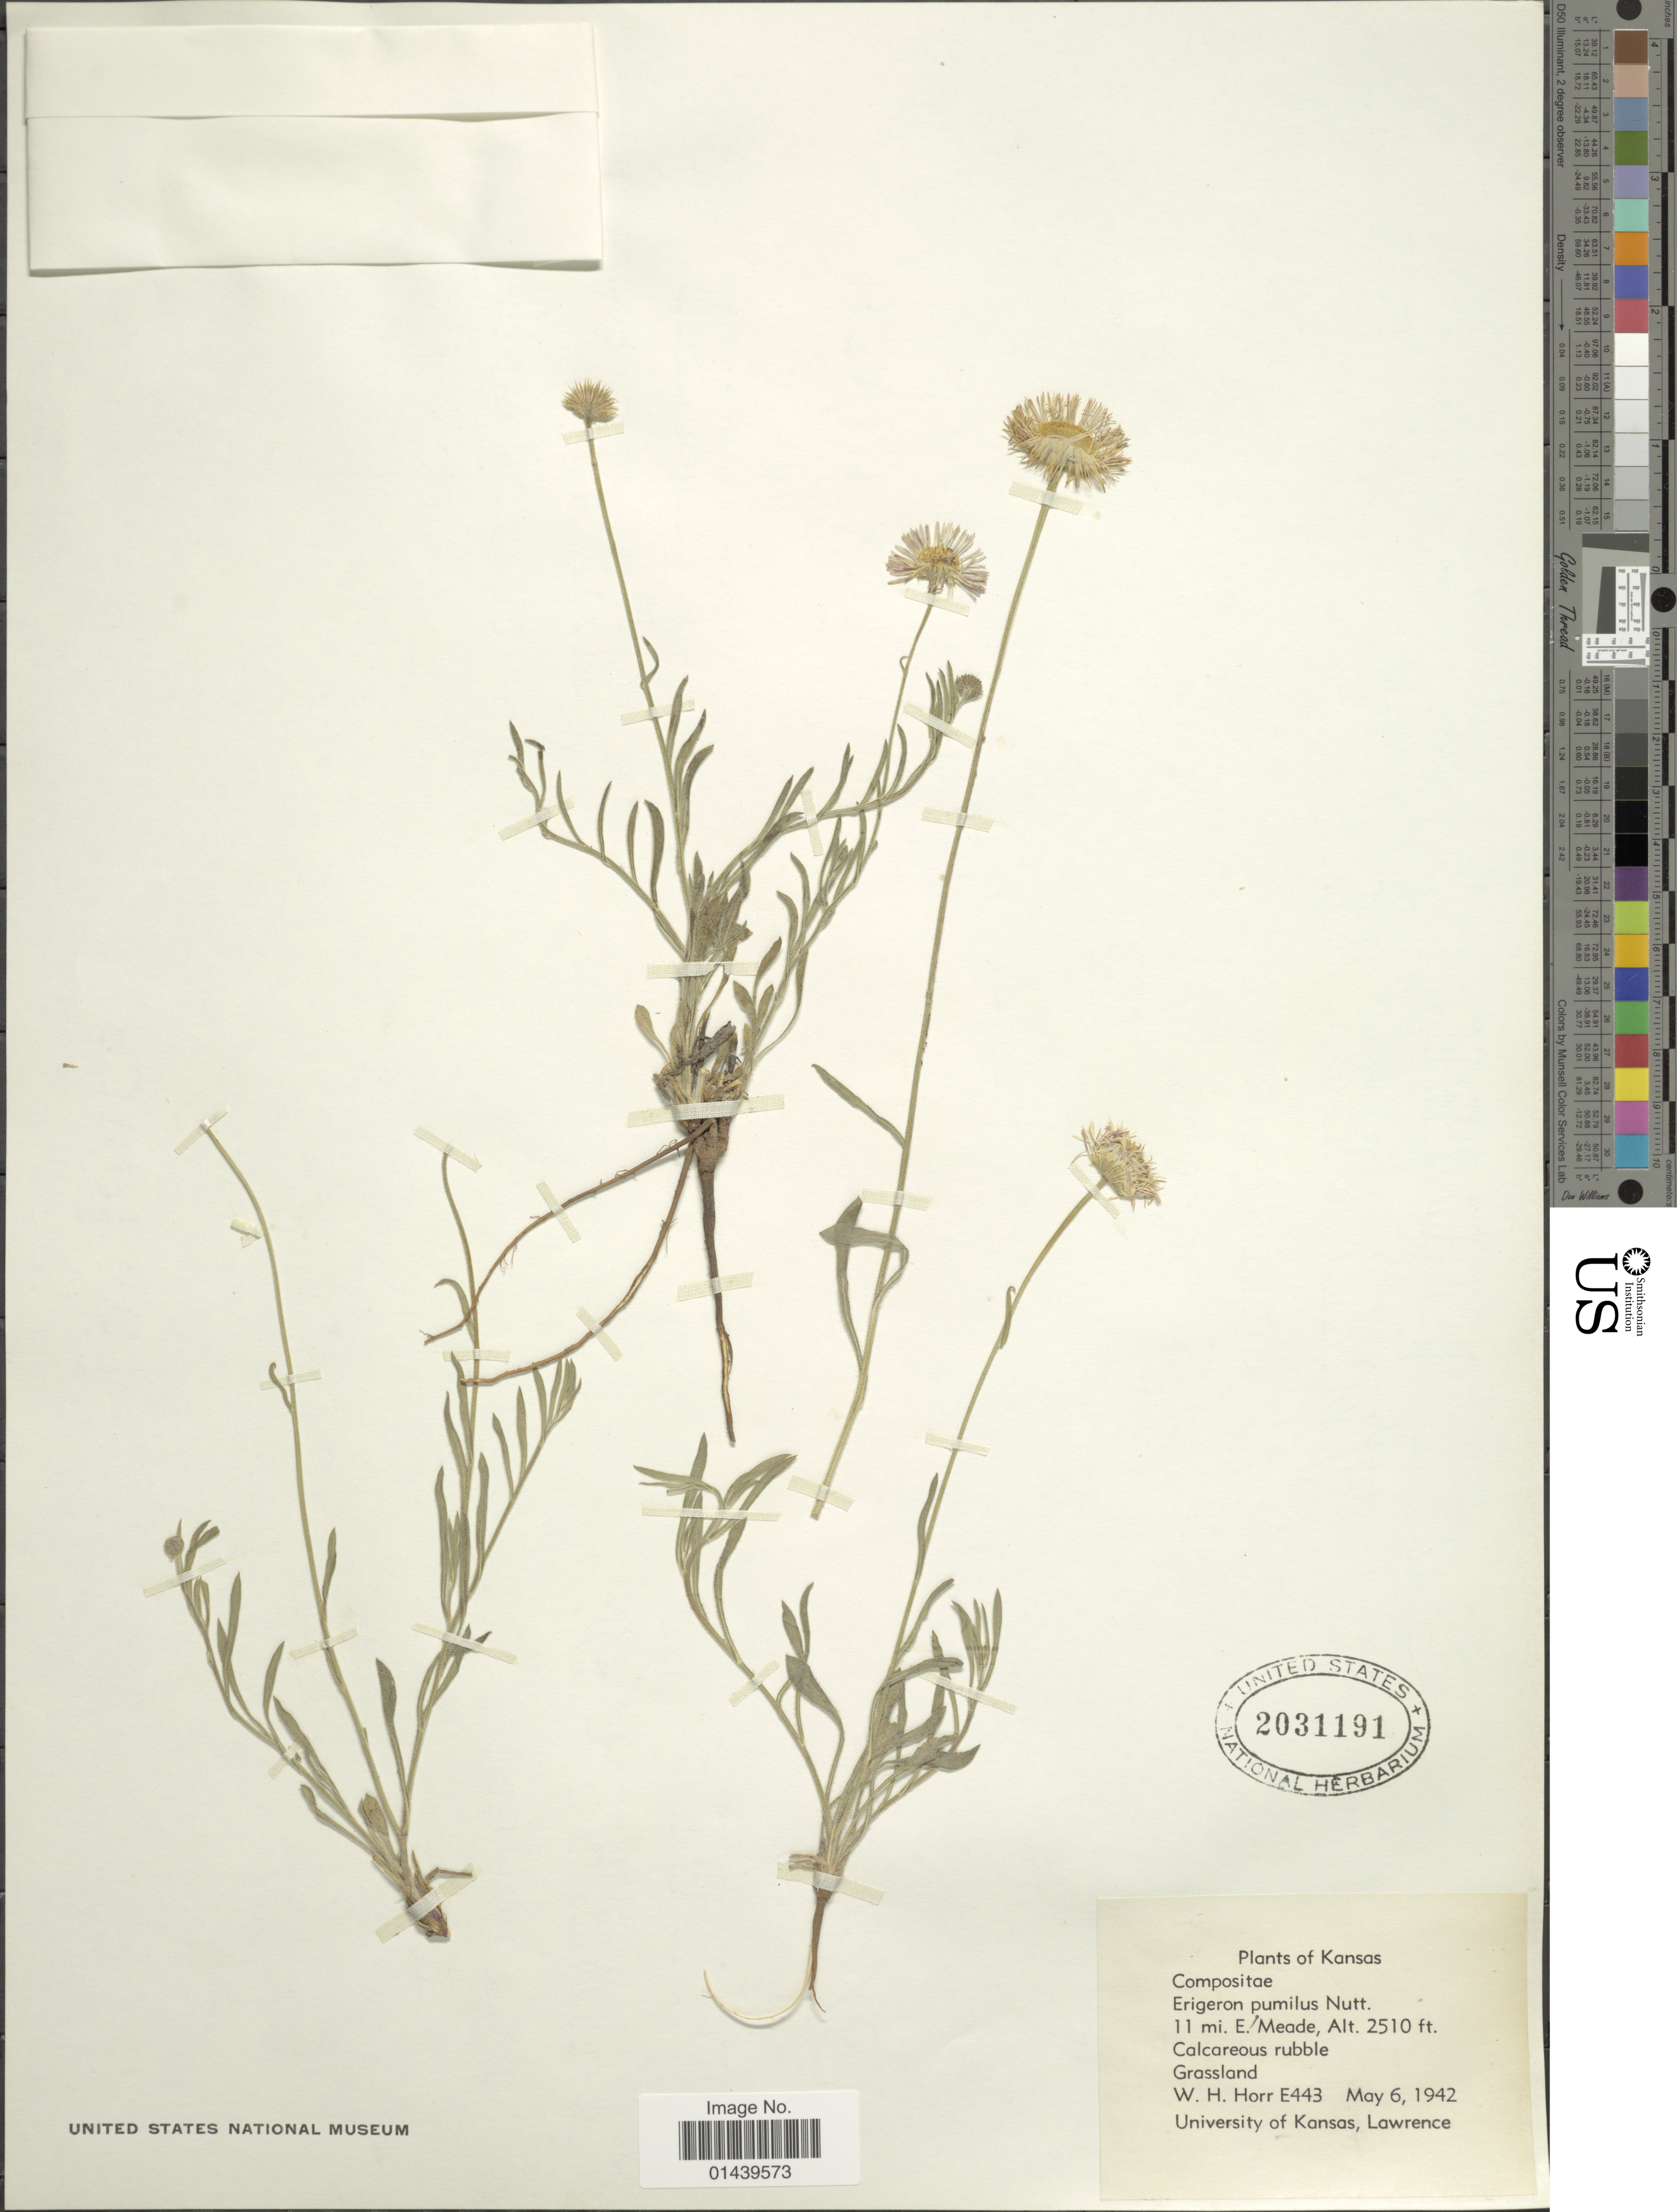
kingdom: Plantae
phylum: Tracheophyta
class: Magnoliopsida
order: Asterales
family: Asteraceae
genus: Erigeron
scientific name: Erigeron pumilus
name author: Nutt.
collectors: W. H. Horr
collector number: E443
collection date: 1942-05-06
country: United States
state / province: Kansas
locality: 11 mi. E. Meade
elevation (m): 765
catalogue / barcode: US 2031191